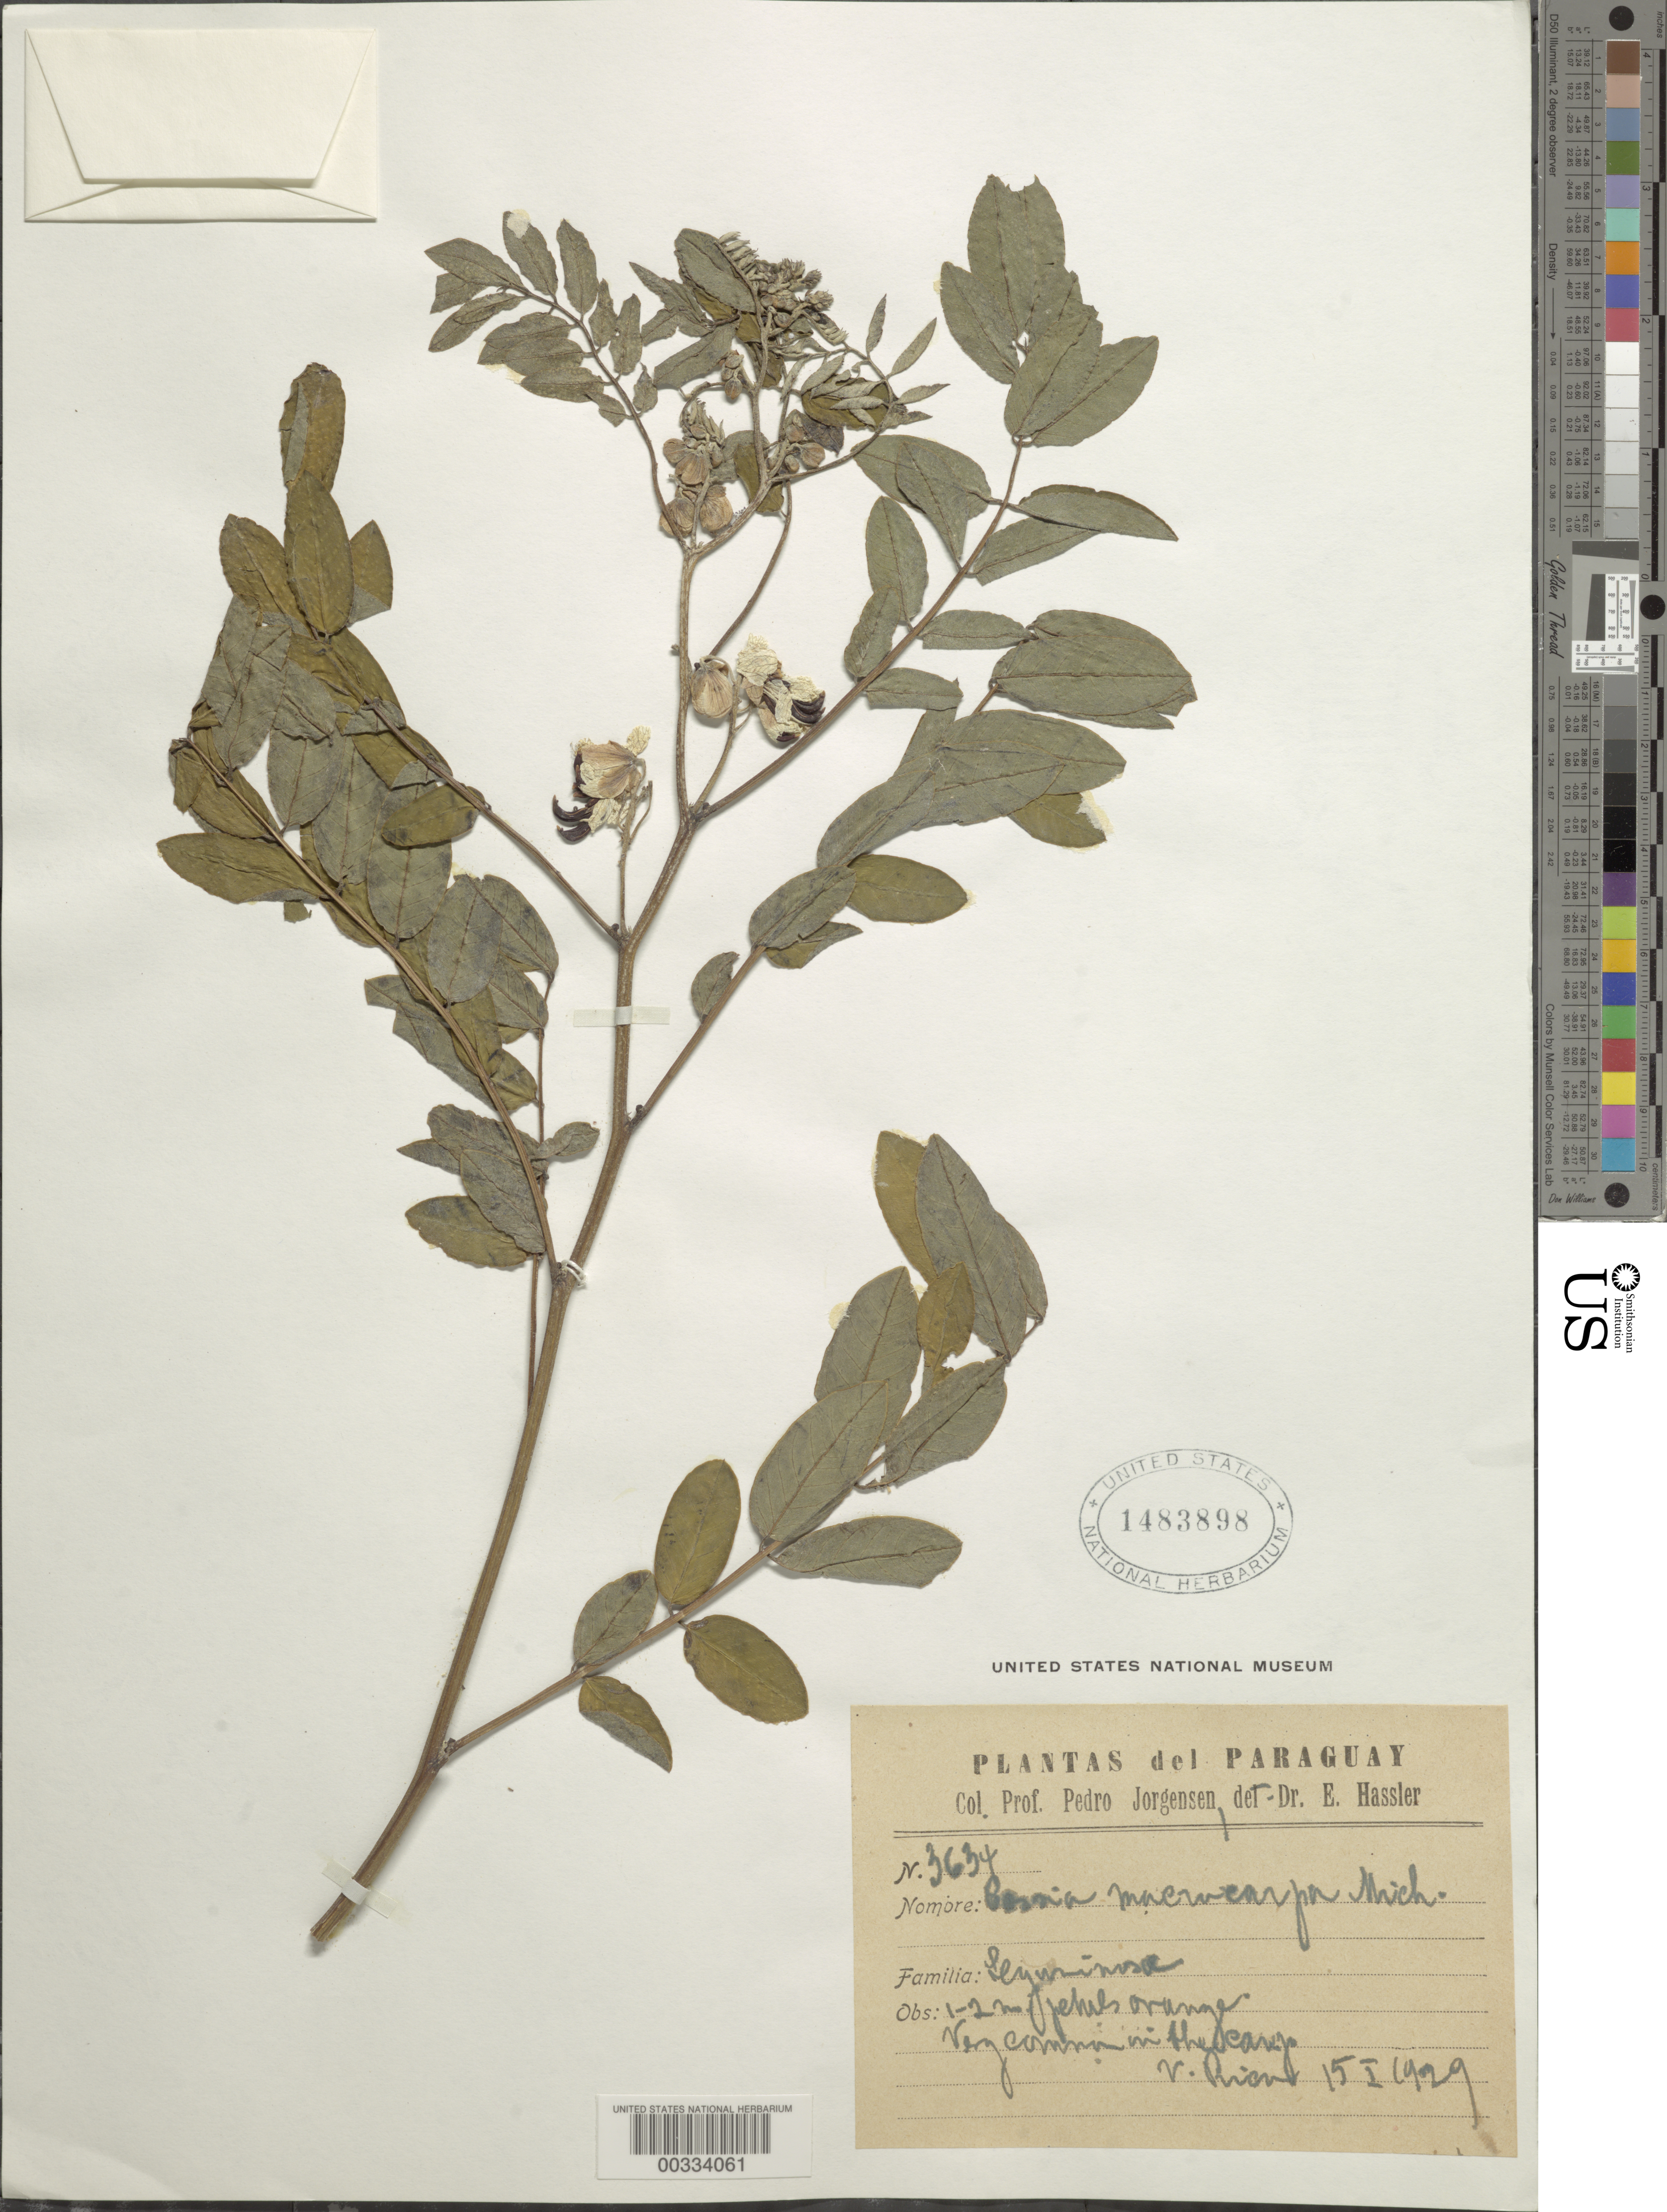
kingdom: Plantae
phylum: Tracheophyta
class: Magnoliopsida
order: Fabales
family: Fabaceae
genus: Senna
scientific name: Senna cernua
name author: (Balb.) H.S. Irwin & Barneby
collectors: V. Rien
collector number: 3634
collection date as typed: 15 Jan 1929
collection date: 1929-01-15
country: Paraguay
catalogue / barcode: US 1483898